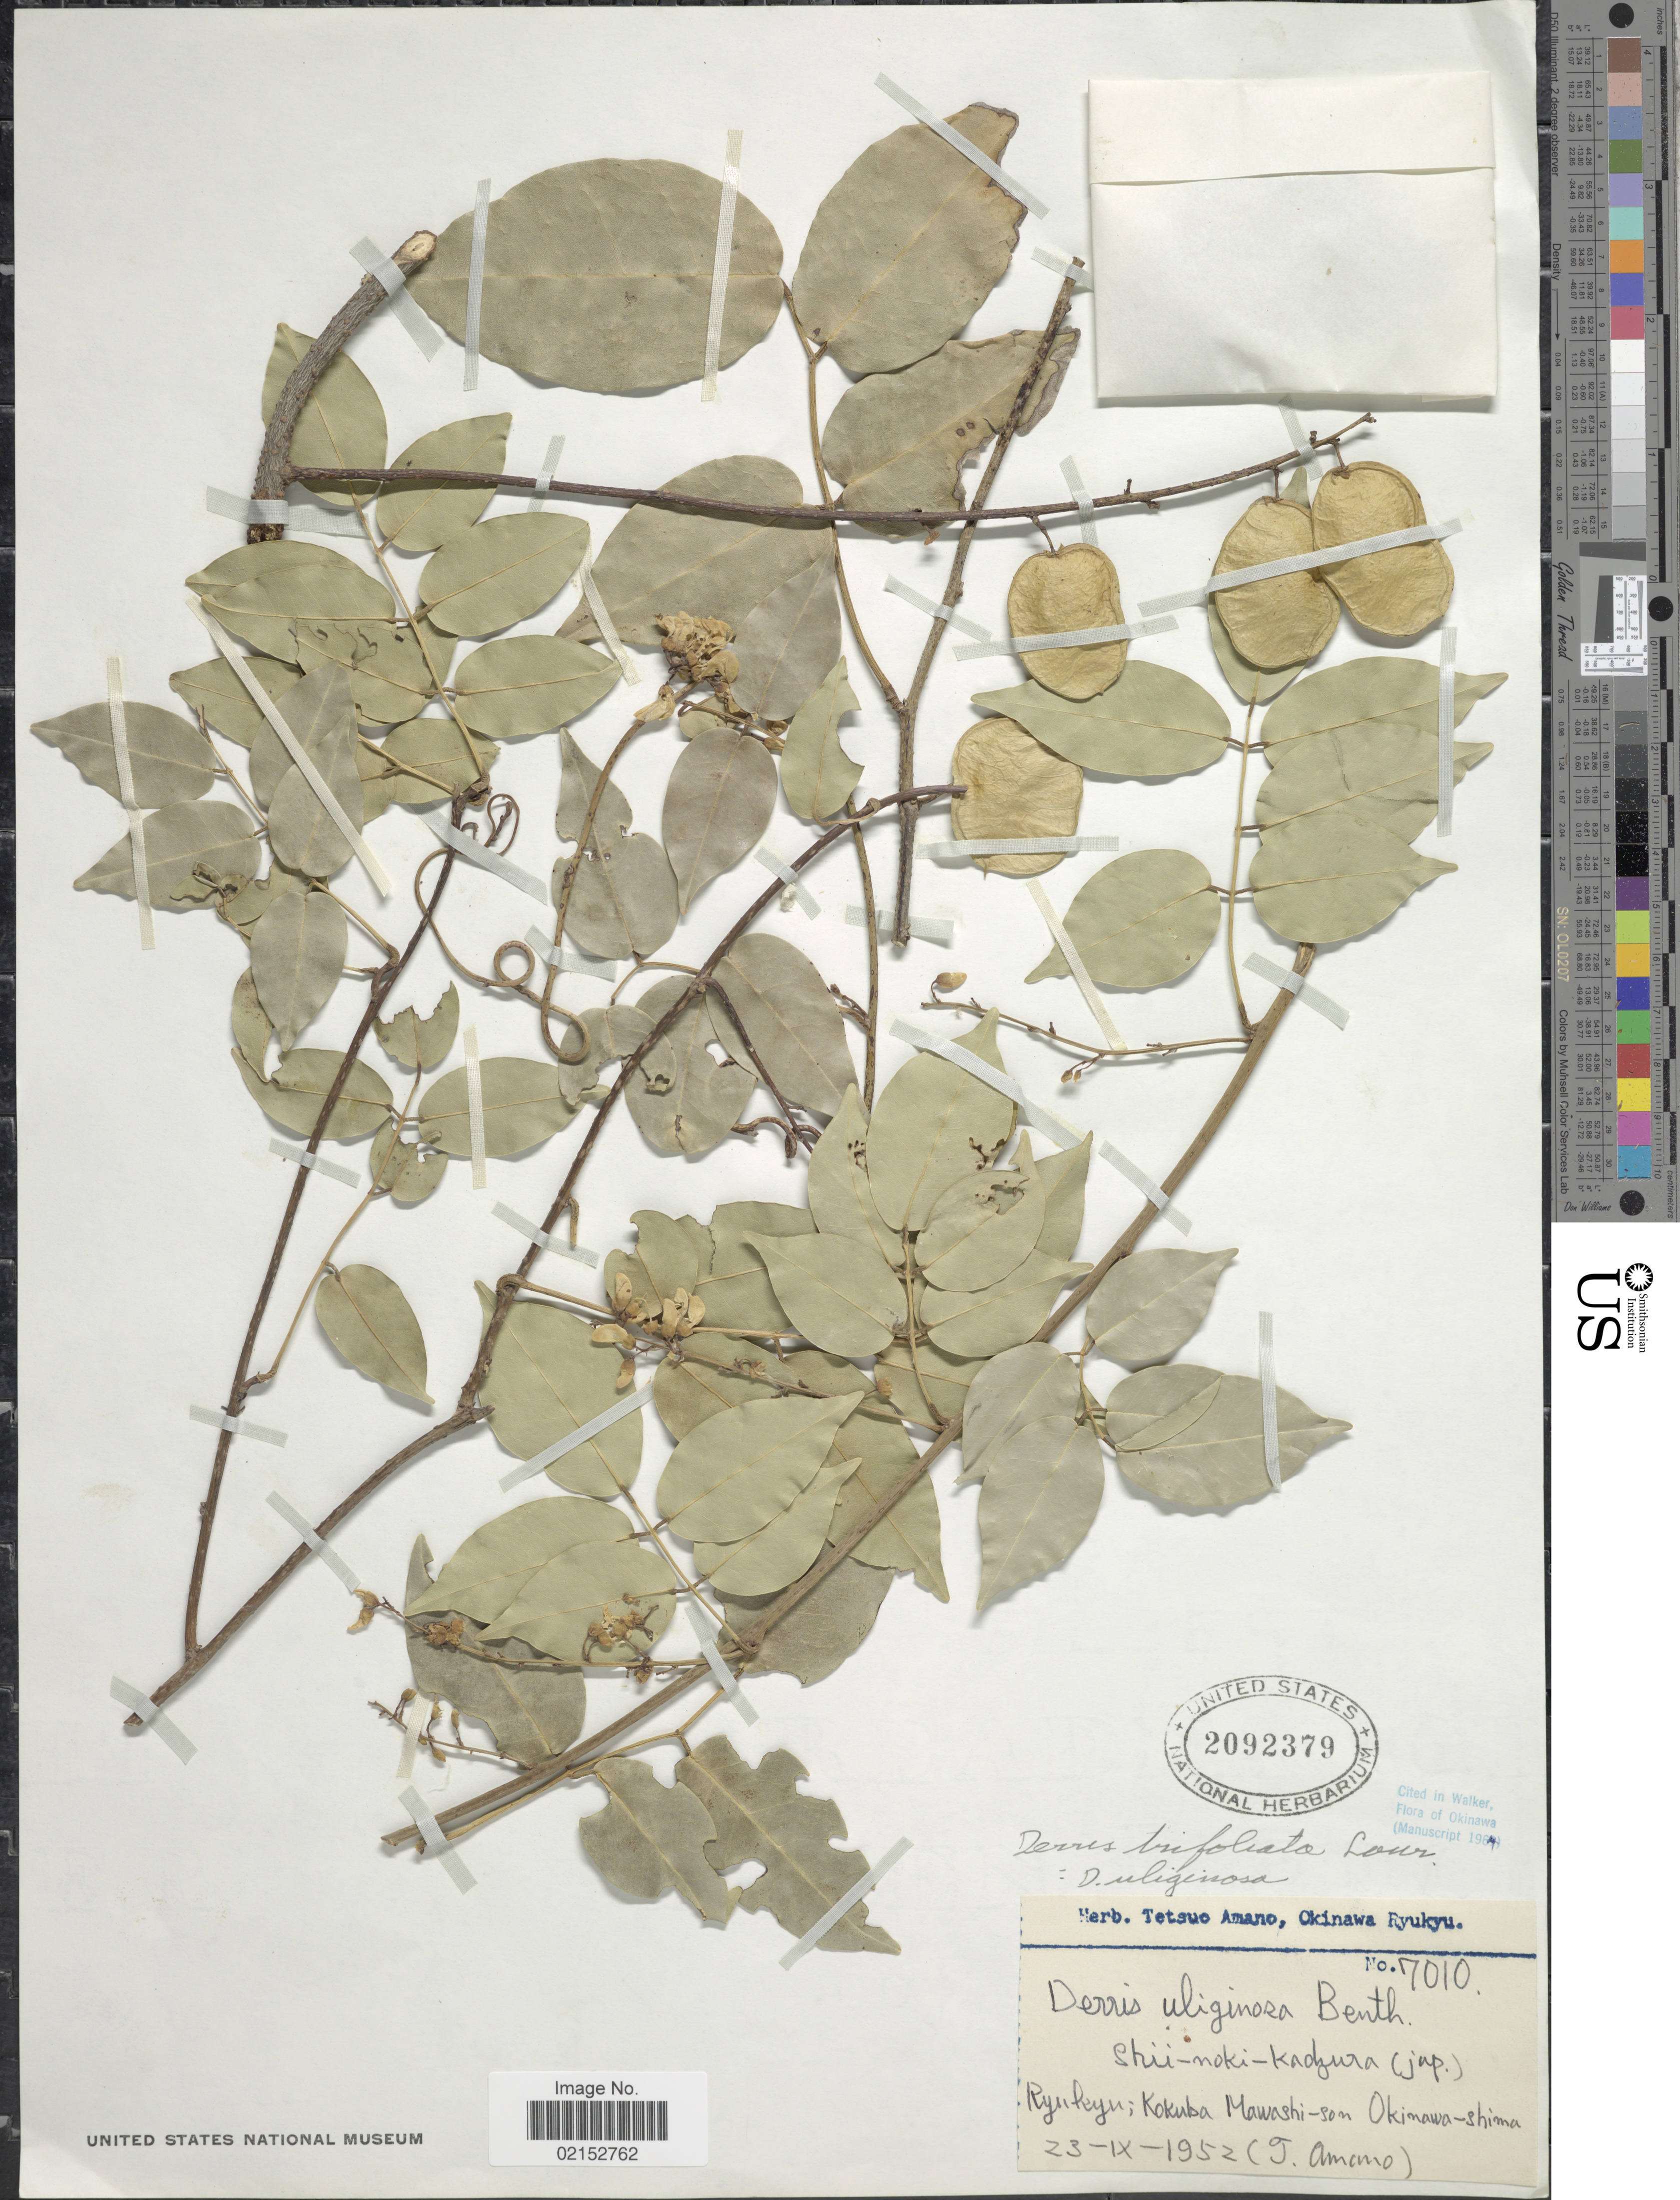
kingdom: Plantae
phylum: Tracheophyta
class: Magnoliopsida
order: Fabales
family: Fabaceae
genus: Derris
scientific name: Derris trifoliata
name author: Lour.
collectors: T. Amano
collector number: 7010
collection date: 1952-09-23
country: Japan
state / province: Okinawa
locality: Ryukyu, Kokuba Mawashi-son, Okinawa-shima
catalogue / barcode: US 2092379